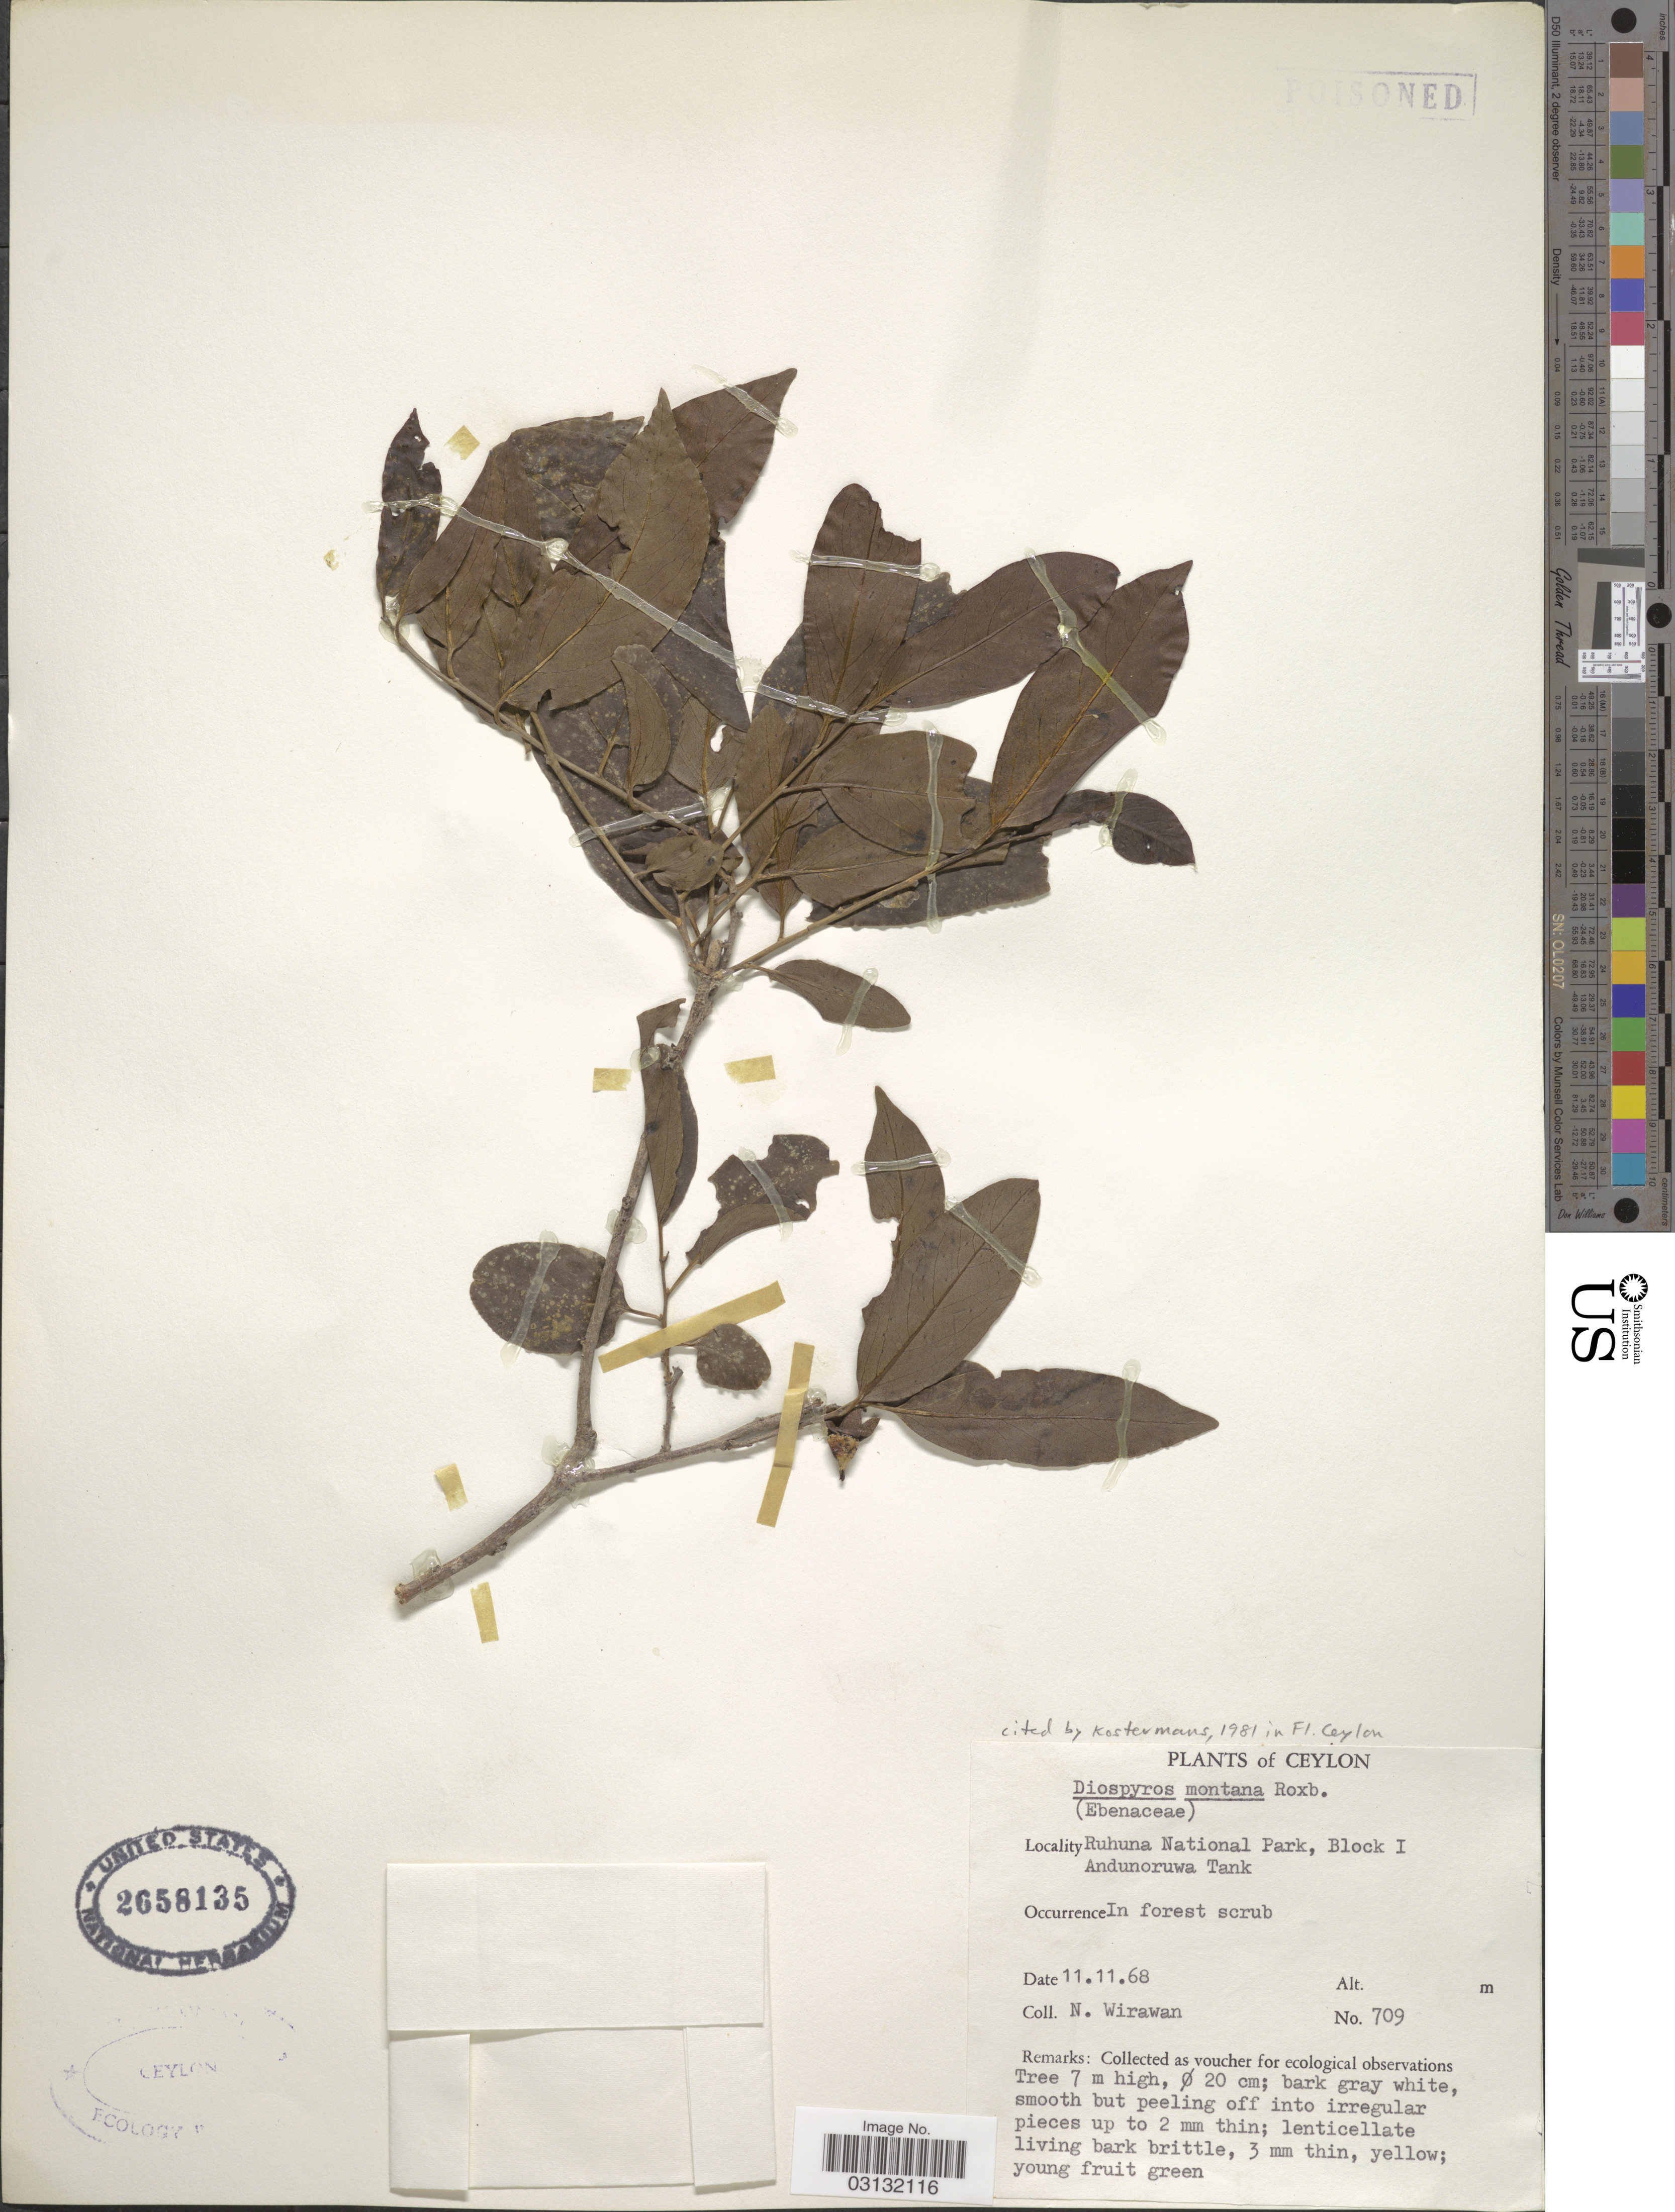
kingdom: Plantae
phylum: Tracheophyta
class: Magnoliopsida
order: Ericales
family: Ebenaceae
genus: Diospyros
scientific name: Diospyros montana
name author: Roxb.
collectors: N. Wirawan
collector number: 709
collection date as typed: Transcribed d/m/y: 11/11/68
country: Sri Lanka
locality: Ceylon, Ruhuna National Park, Block I, Andunoruwa Tank.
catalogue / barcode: US 2658135